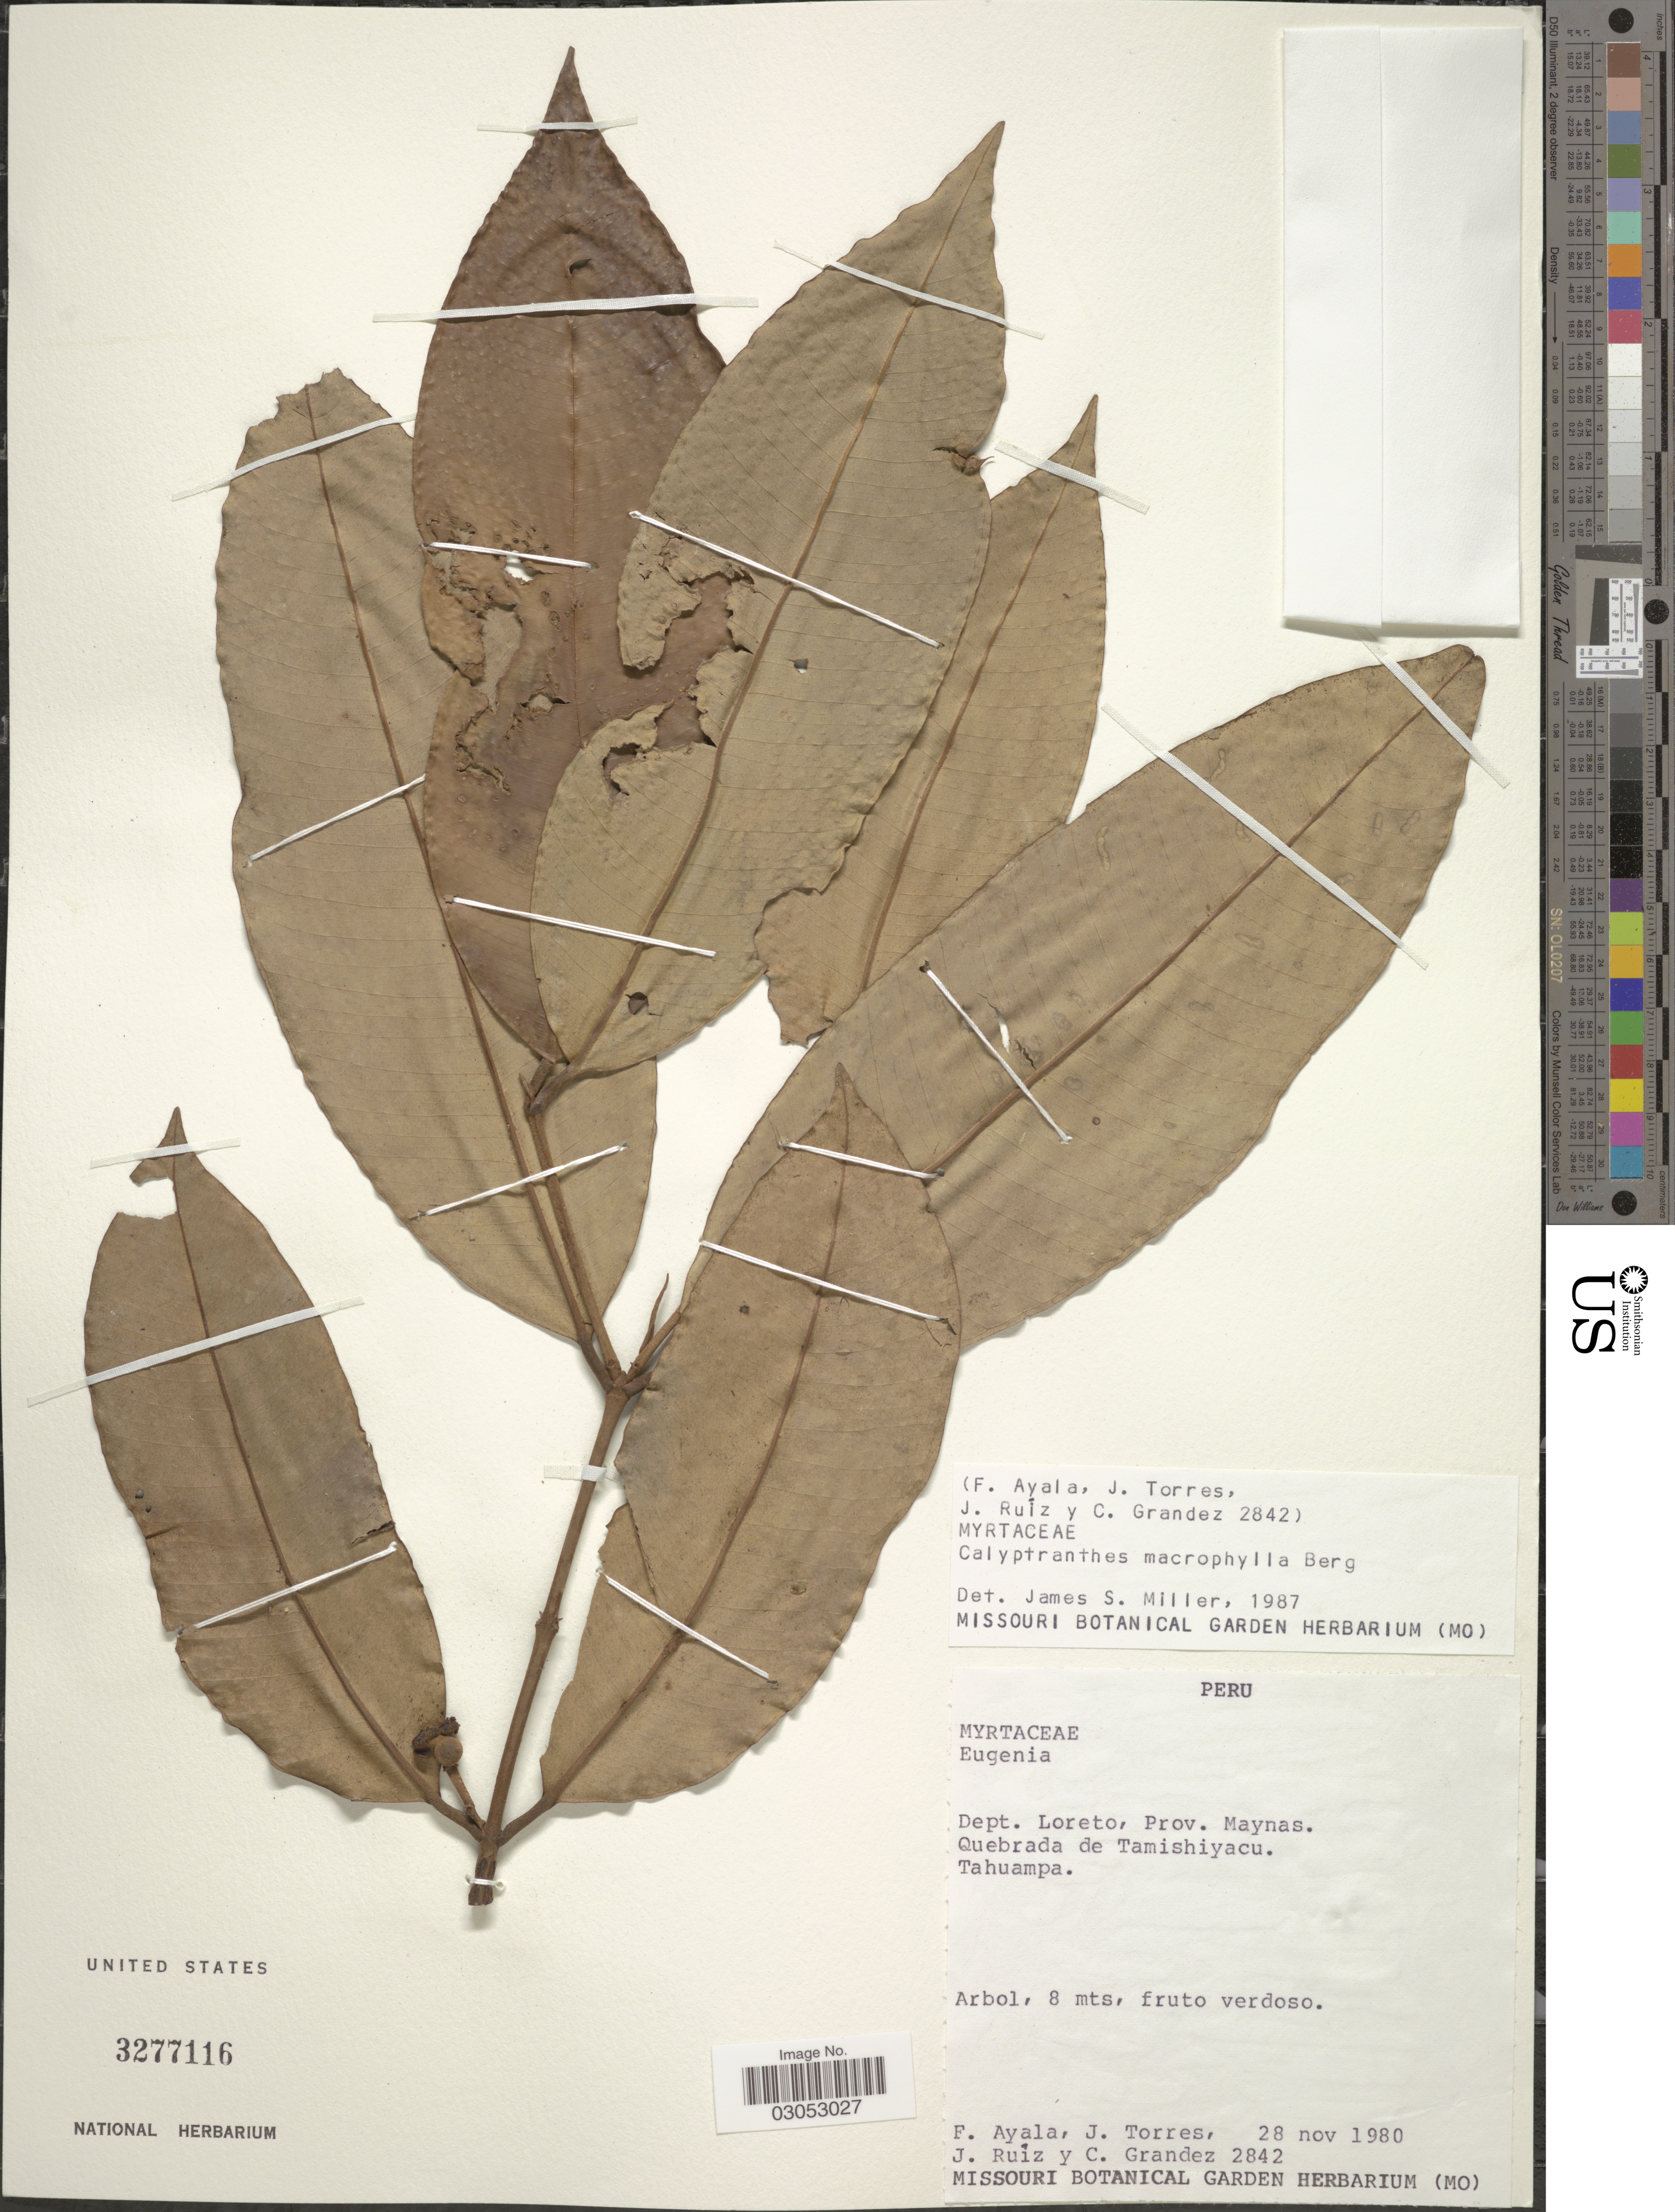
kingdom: Plantae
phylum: Tracheophyta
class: Magnoliopsida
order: Myrtales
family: Myrtaceae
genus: Myrcia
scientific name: Myrcia neospeciosa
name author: A.R. Lourenço & E. Lucas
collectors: F. Ayala, J. Torres, J. Ruiz & C. Grández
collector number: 2842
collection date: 1980-11-28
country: Peru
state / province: Loreto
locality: Dept. Loreto, Prov. Maynas. Quebrada de Tamishiyacu, Tahuampa.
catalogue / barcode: US 3277116